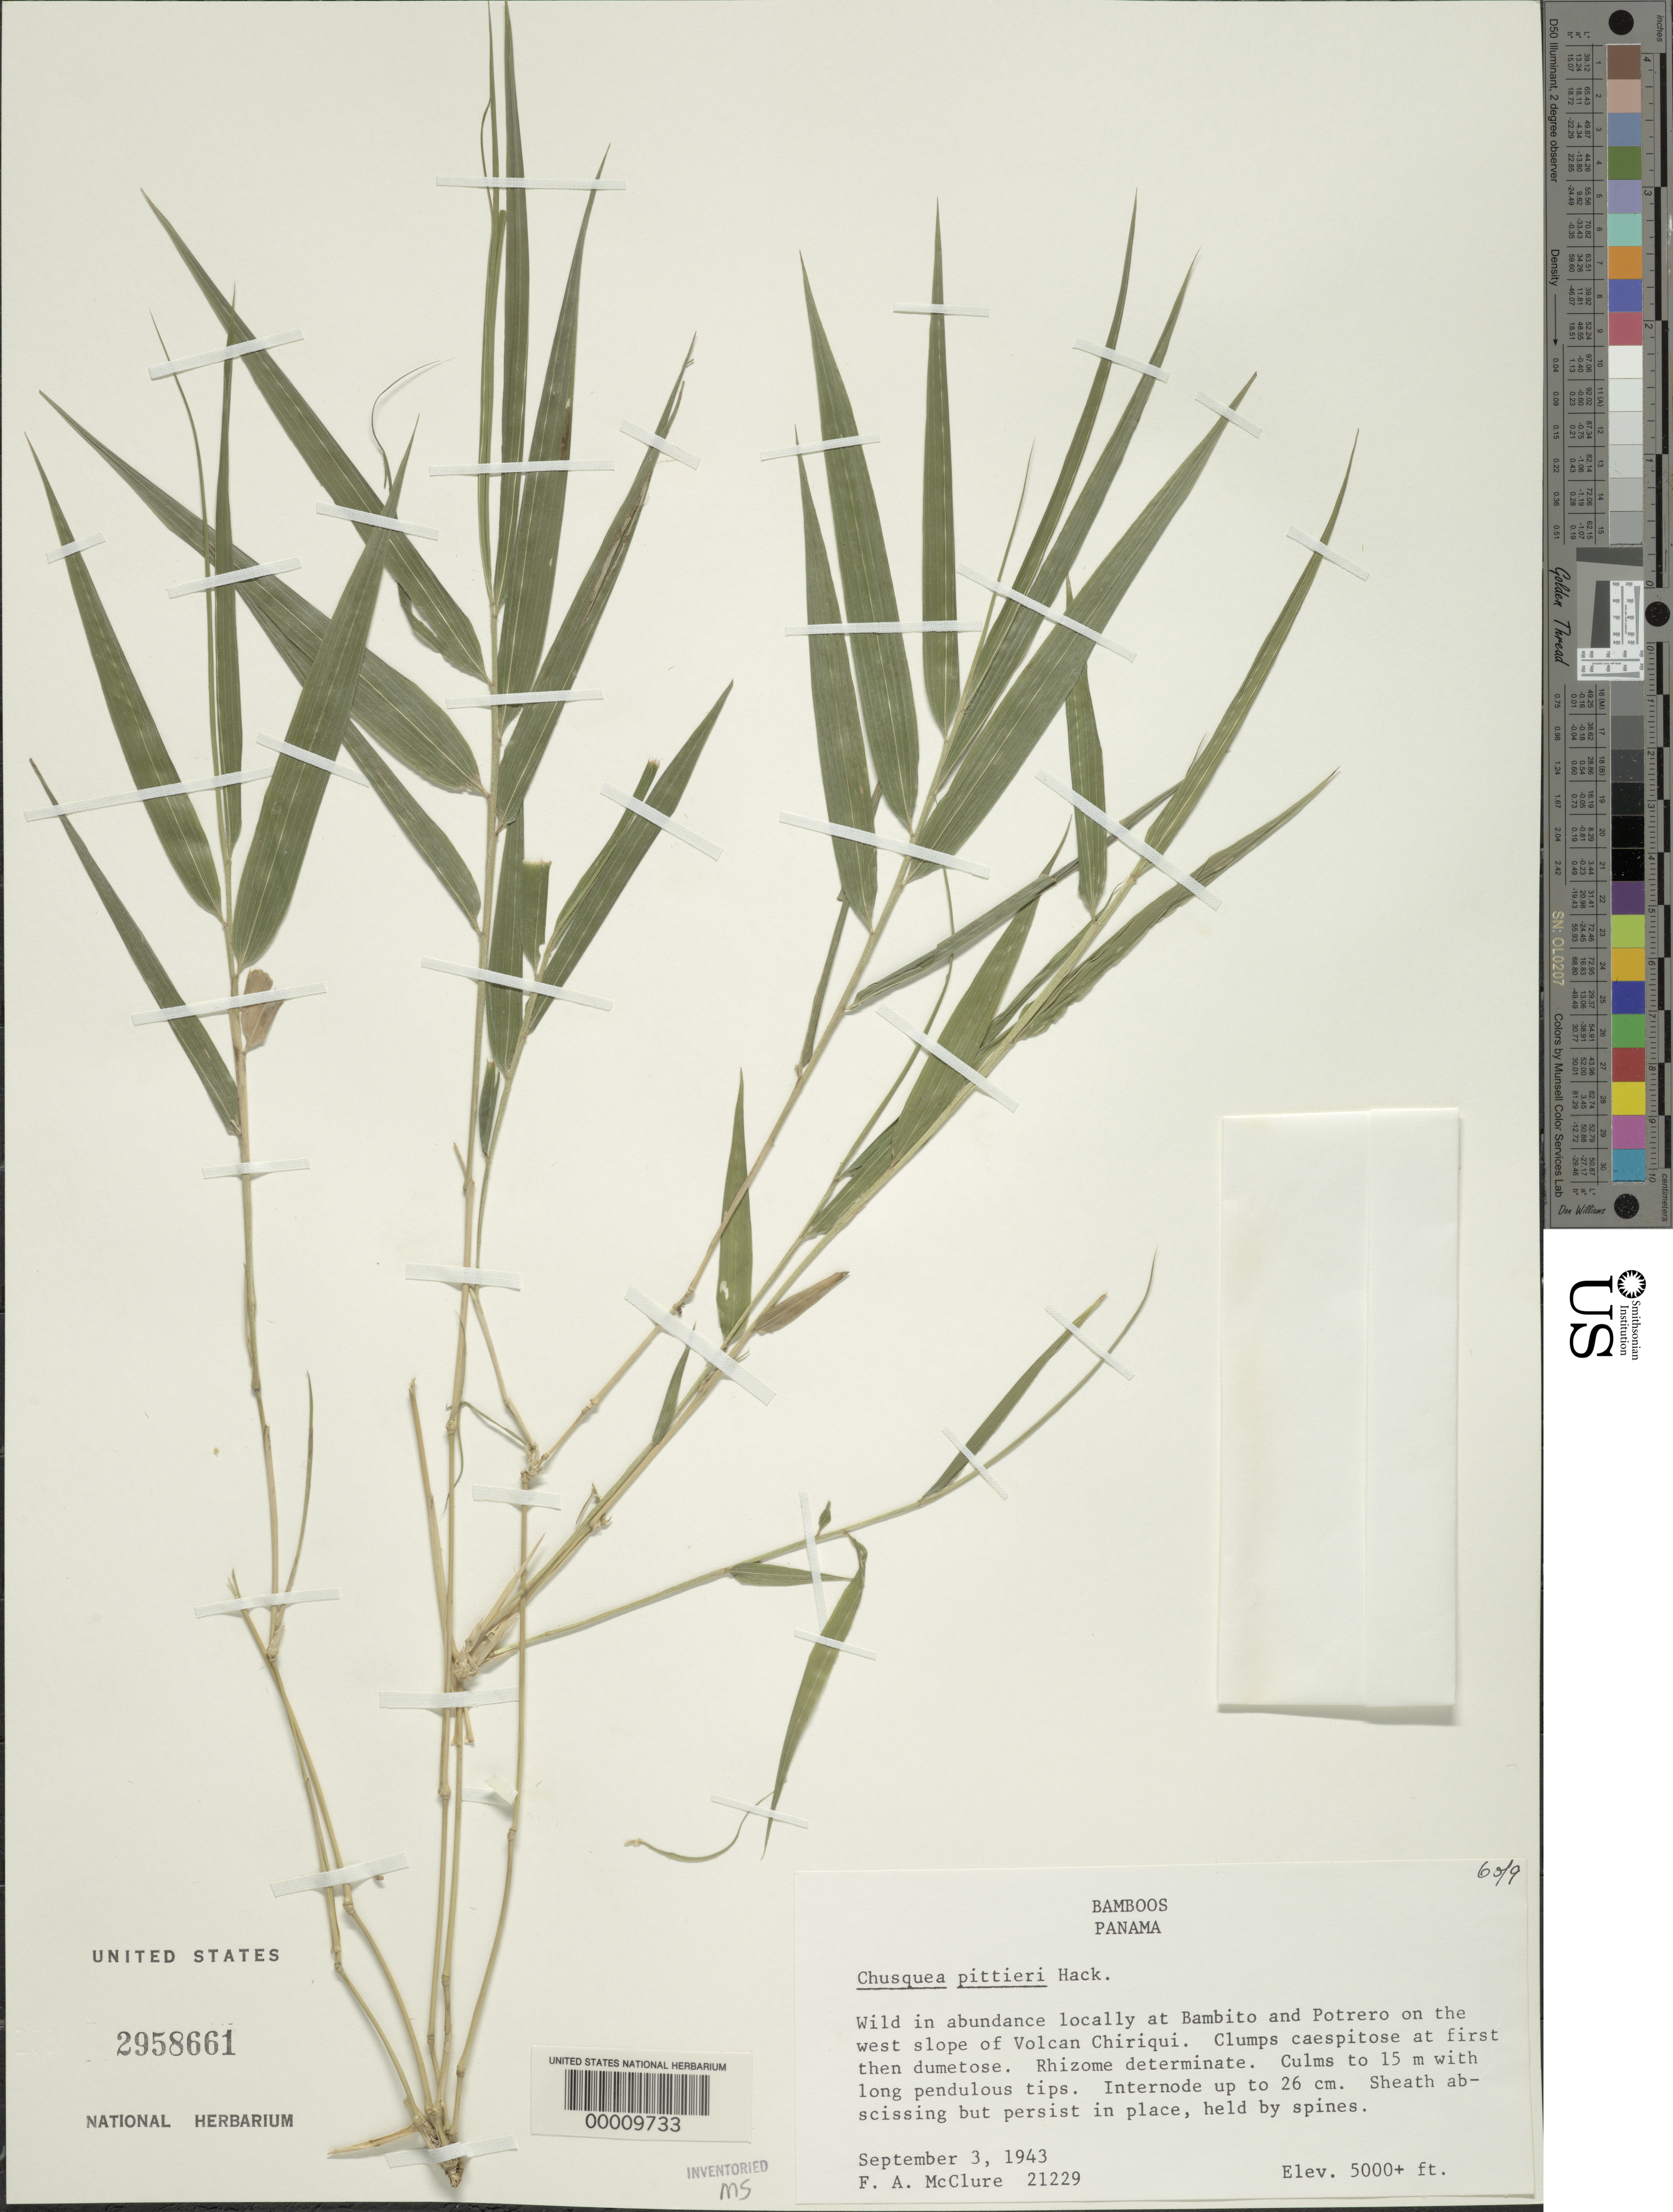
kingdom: Plantae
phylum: Tracheophyta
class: Liliopsida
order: Poales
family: Poaceae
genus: Chusquea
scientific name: Chusquea pittieri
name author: Hack.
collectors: F. A. McClure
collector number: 21229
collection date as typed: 03 Sep 1943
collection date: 1943-09-03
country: Panama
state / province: Chiriquí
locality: Bambito, Potrero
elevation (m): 1524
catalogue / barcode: US 2958661